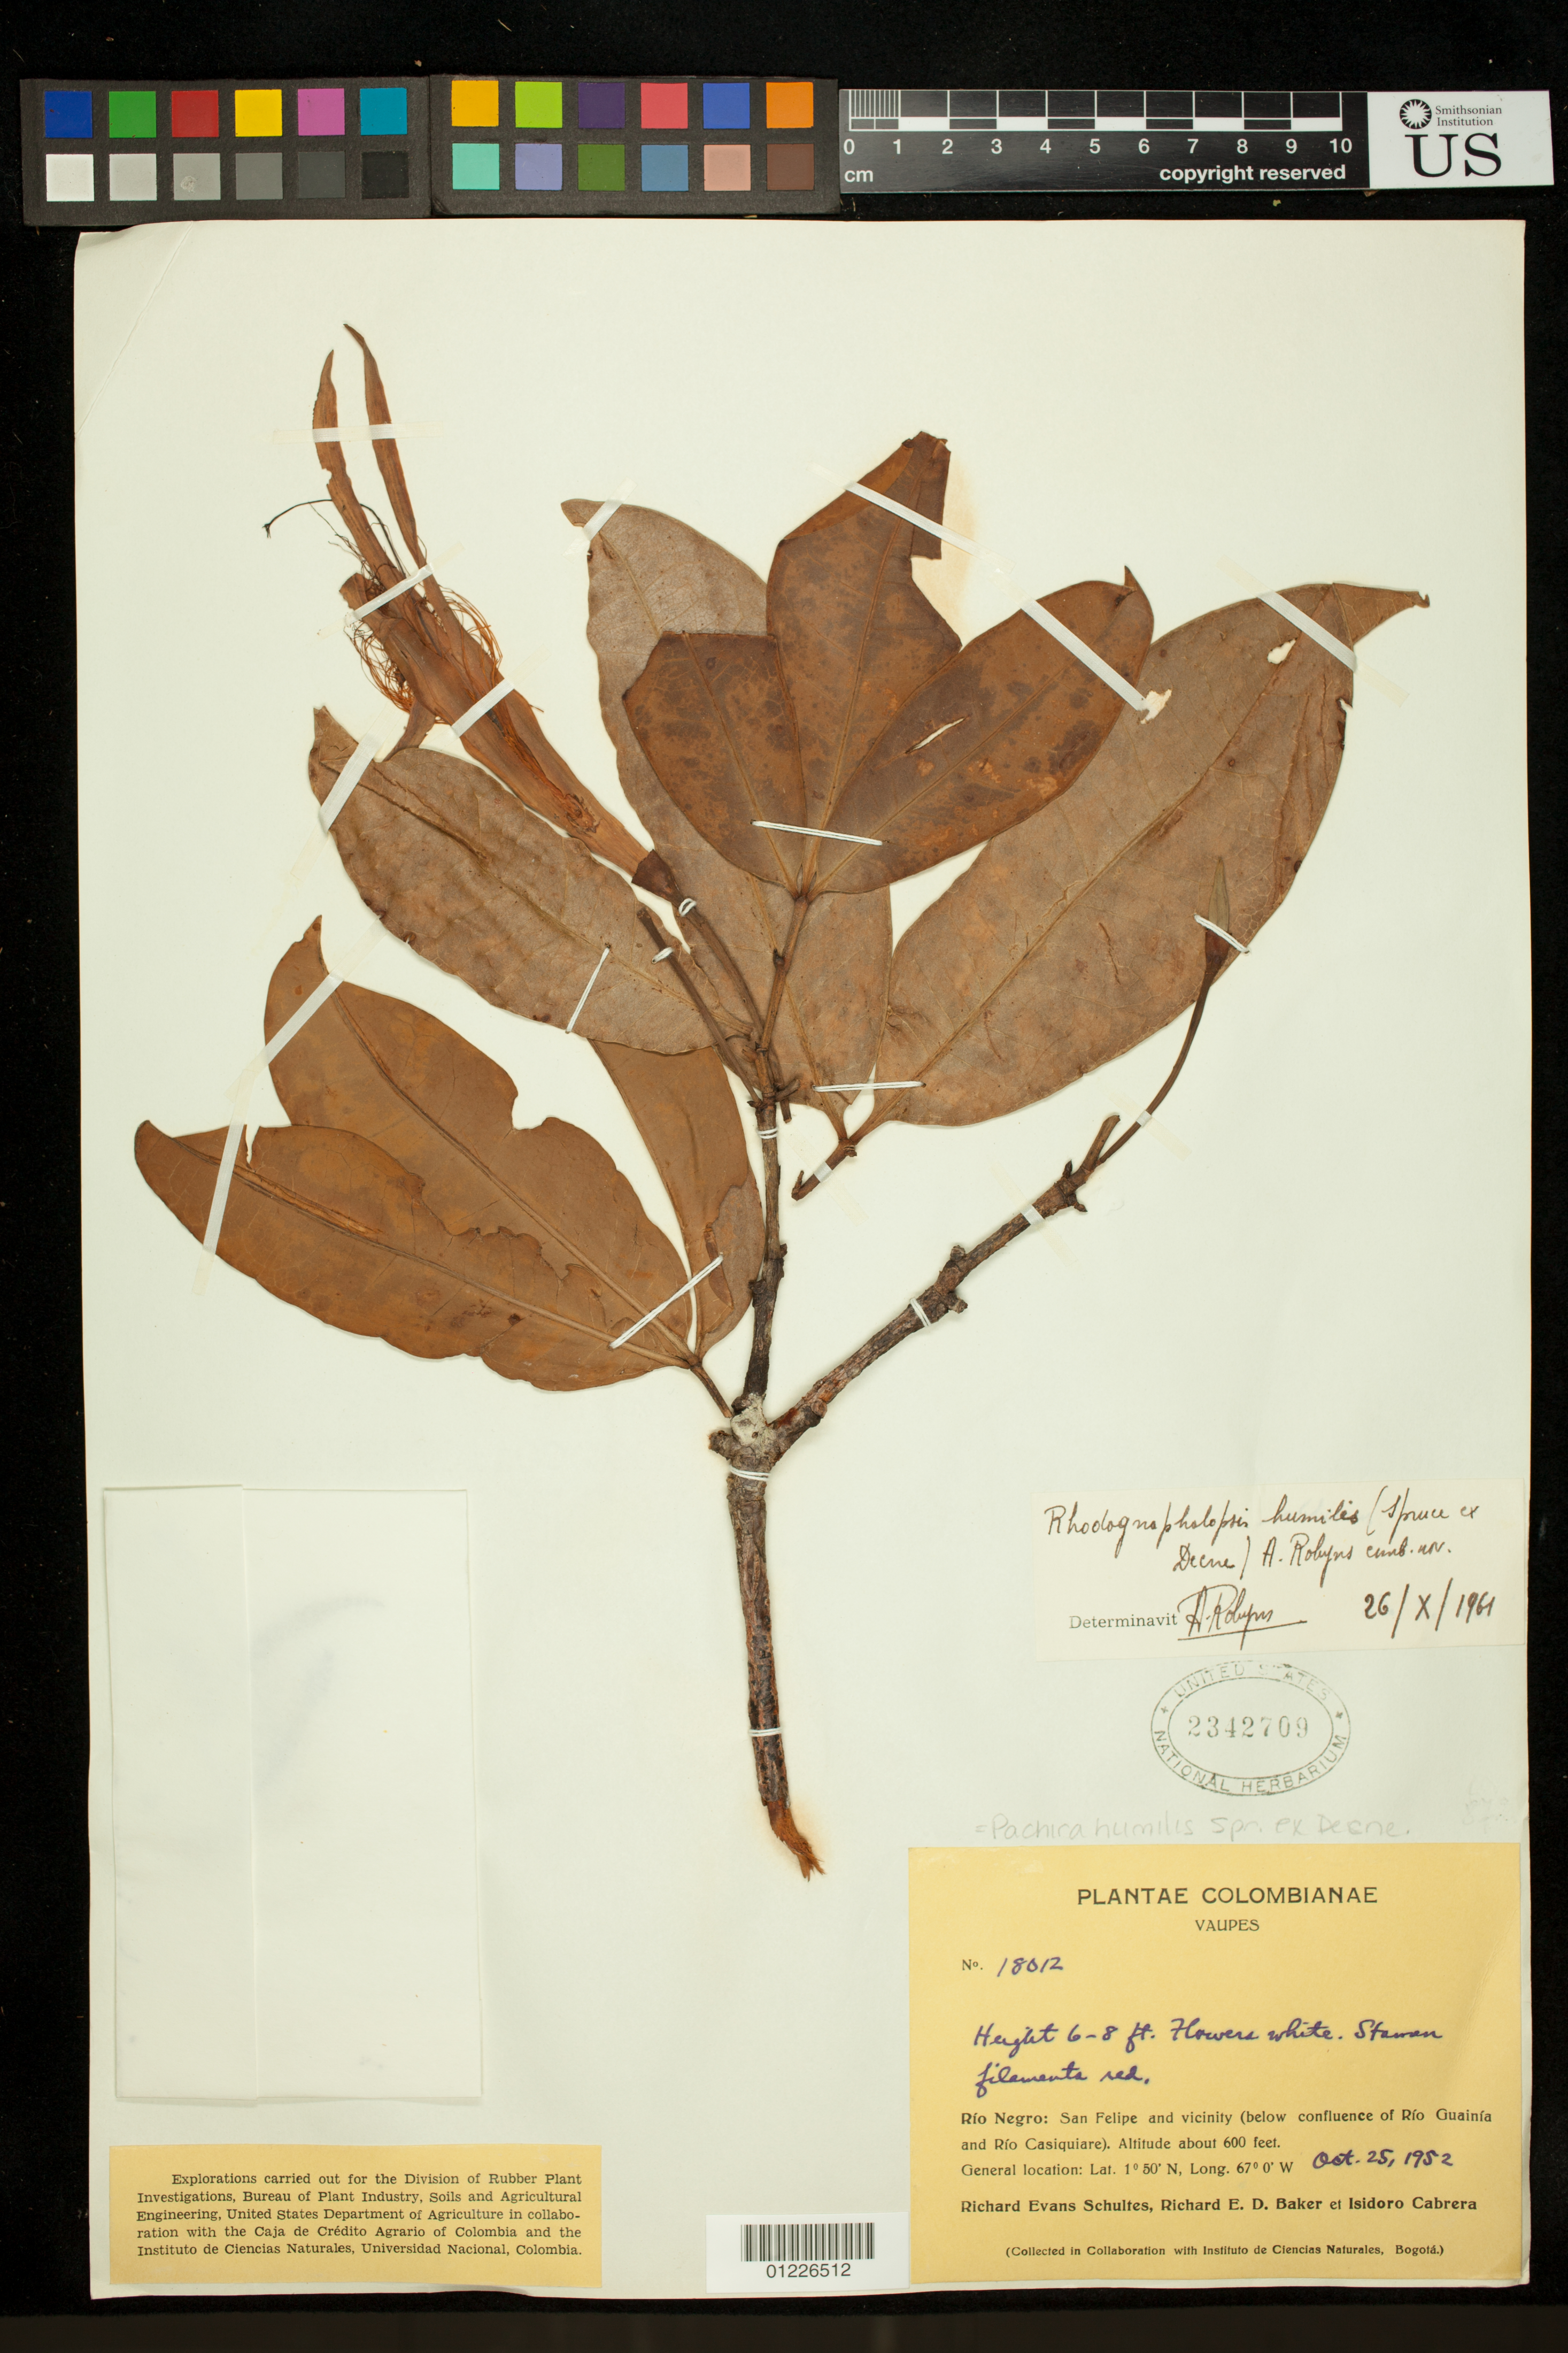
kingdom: Plantae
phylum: Tracheophyta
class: Magnoliopsida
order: Malvales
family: Malvaceae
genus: Pachira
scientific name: Pachira humilis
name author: Spruce ex Decne.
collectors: R. E. Schultes, R. E. D. Baker & I. Cabrera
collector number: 18012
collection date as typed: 10/25/1952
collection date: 1952-10-25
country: Colombia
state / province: Guainía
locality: Río Negro: San Felipe and vicinity (below confluence of Río Guainía and Río Casiquiare).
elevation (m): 183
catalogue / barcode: US 2342709